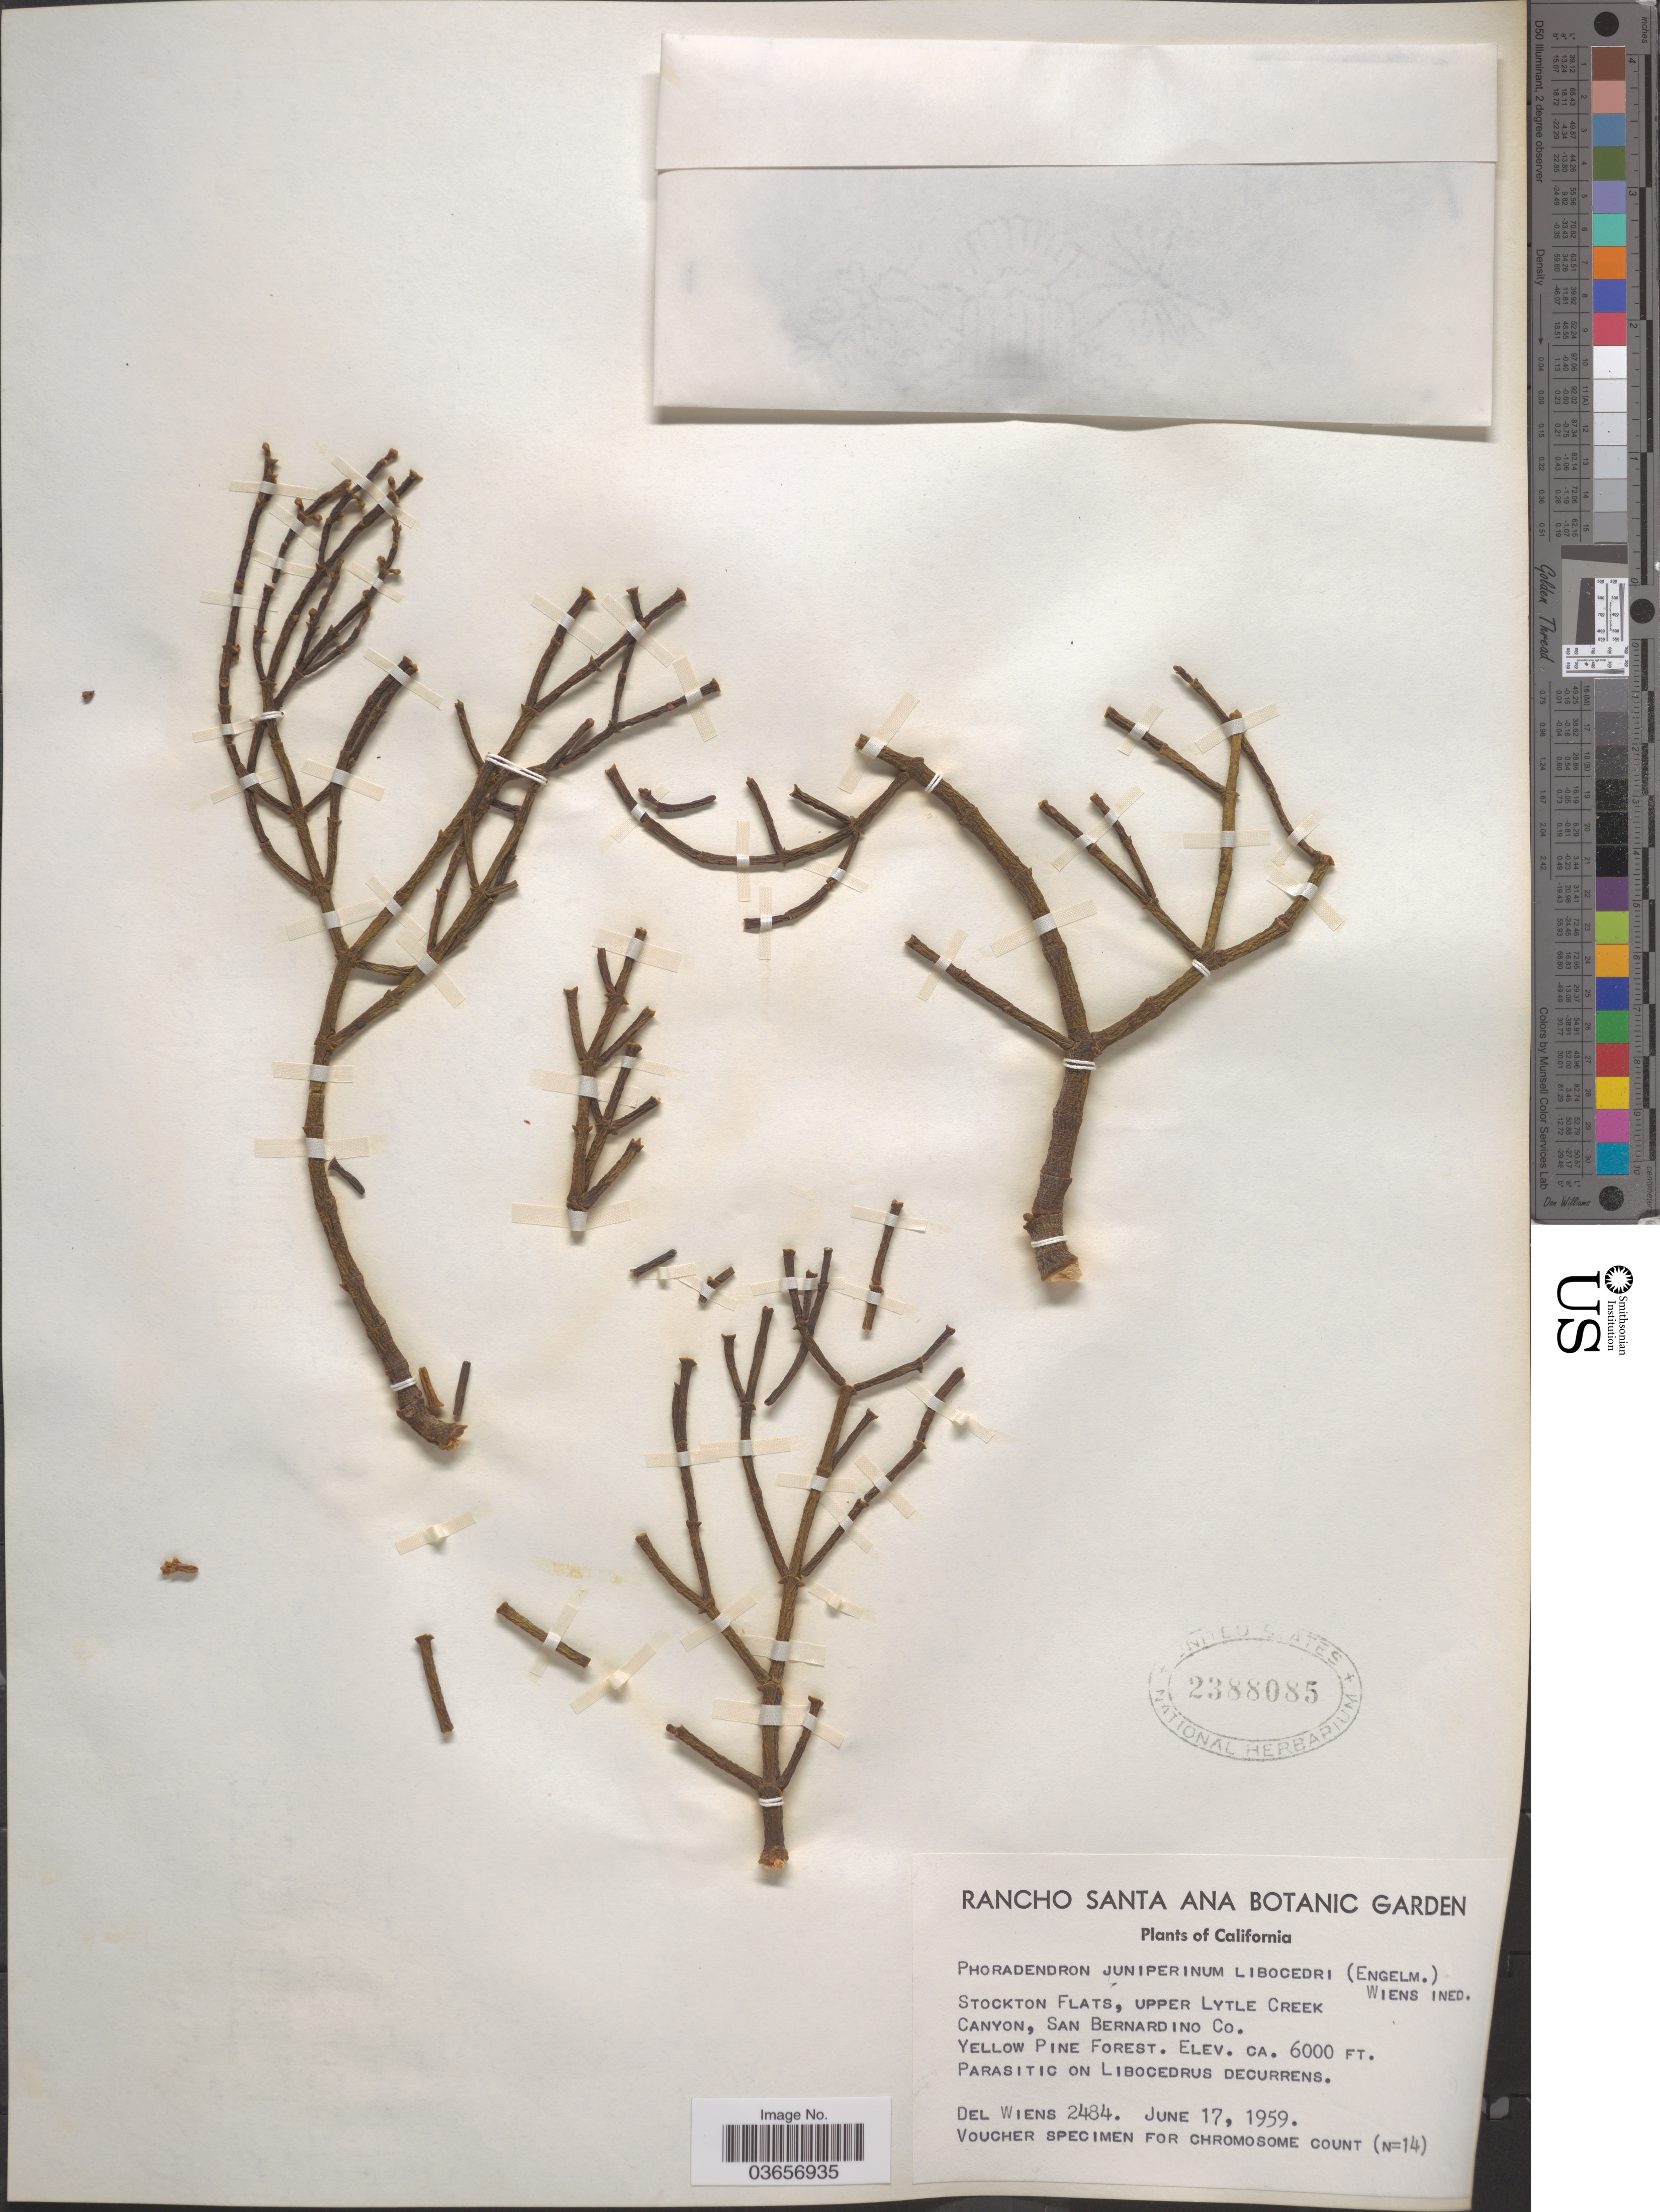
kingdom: Plantae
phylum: Tracheophyta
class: Magnoliopsida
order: Santalales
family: Viscaceae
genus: Phoradendron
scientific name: Phoradendron libocedri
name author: (Engelm.) Howell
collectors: D. Wiens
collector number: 2484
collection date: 1959-06-17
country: United States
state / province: California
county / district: San Bernardino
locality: Stockton Flats, Upper Lytle Creek Canyon, San Bernardino Co.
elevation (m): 1829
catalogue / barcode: US 2388085